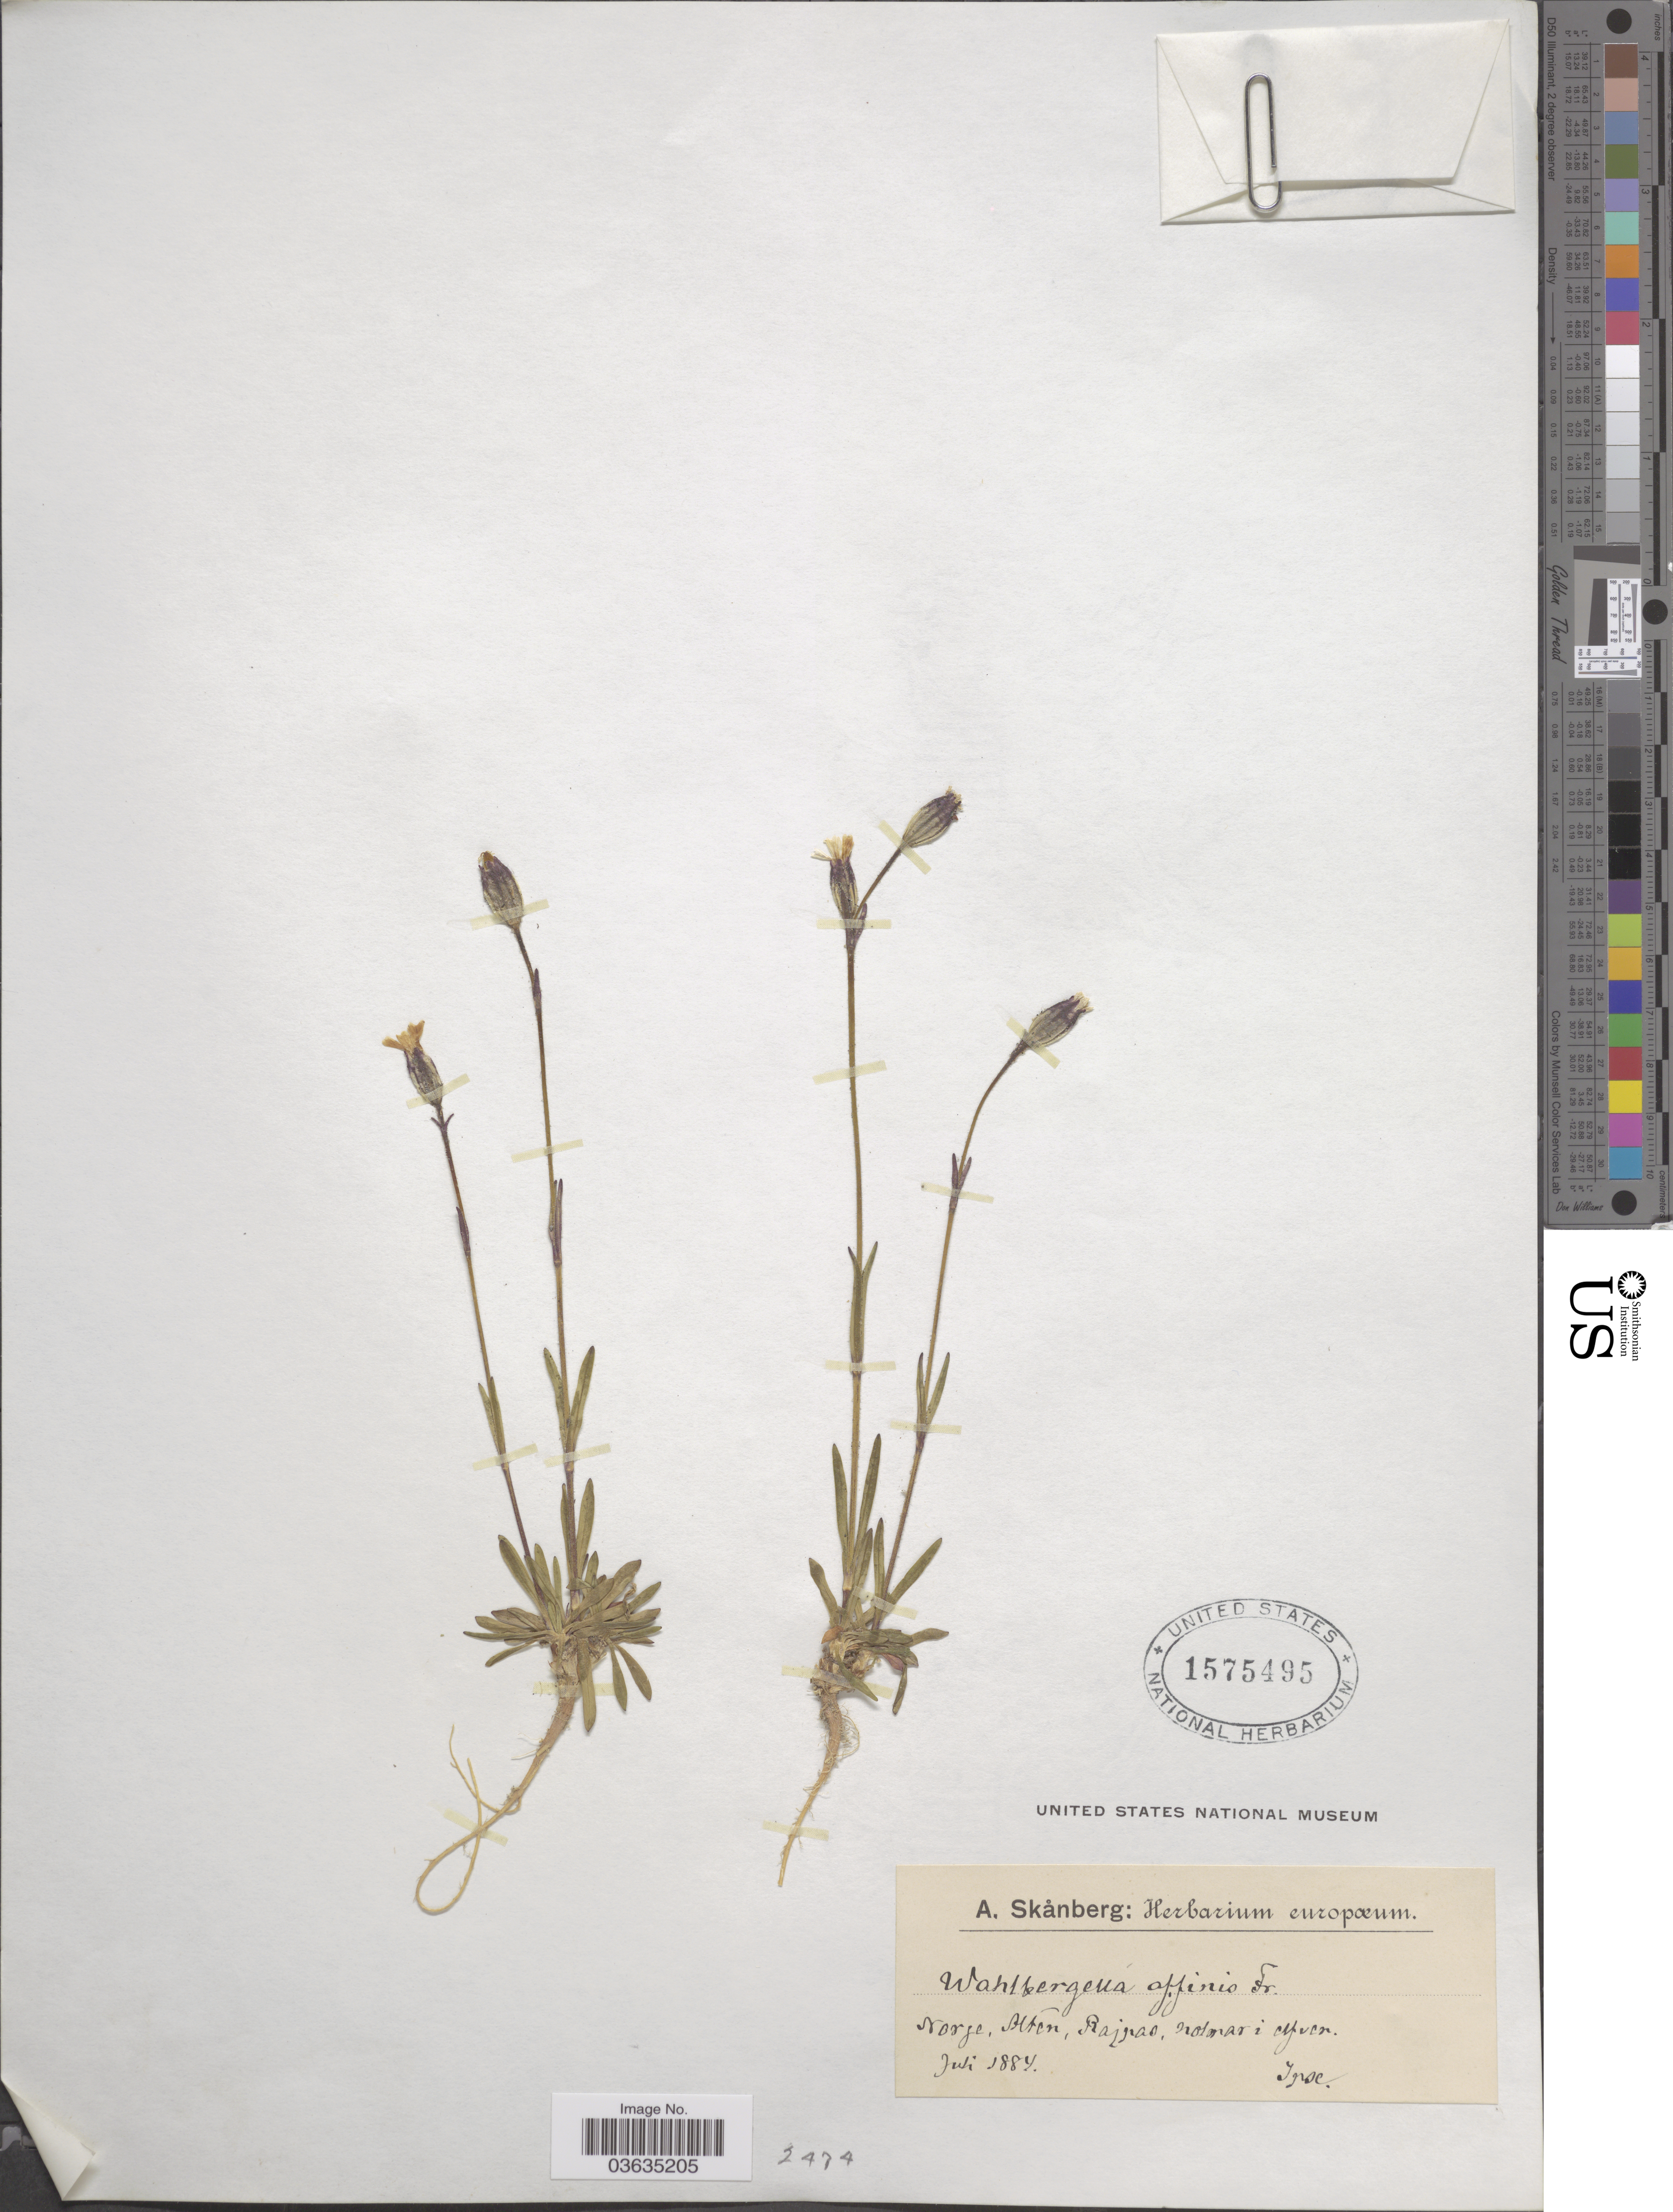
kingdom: Plantae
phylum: Tracheophyta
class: Magnoliopsida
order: Caryophyllales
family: Caryophyllaceae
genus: Silene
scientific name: Silene involucrata subsp. tenella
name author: (Tolm.) Bocquet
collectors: A. Skånberg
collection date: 1884-07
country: Norway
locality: Alten, Bajpas, nolmar i elfven. [interpreted]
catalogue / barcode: US 1575495